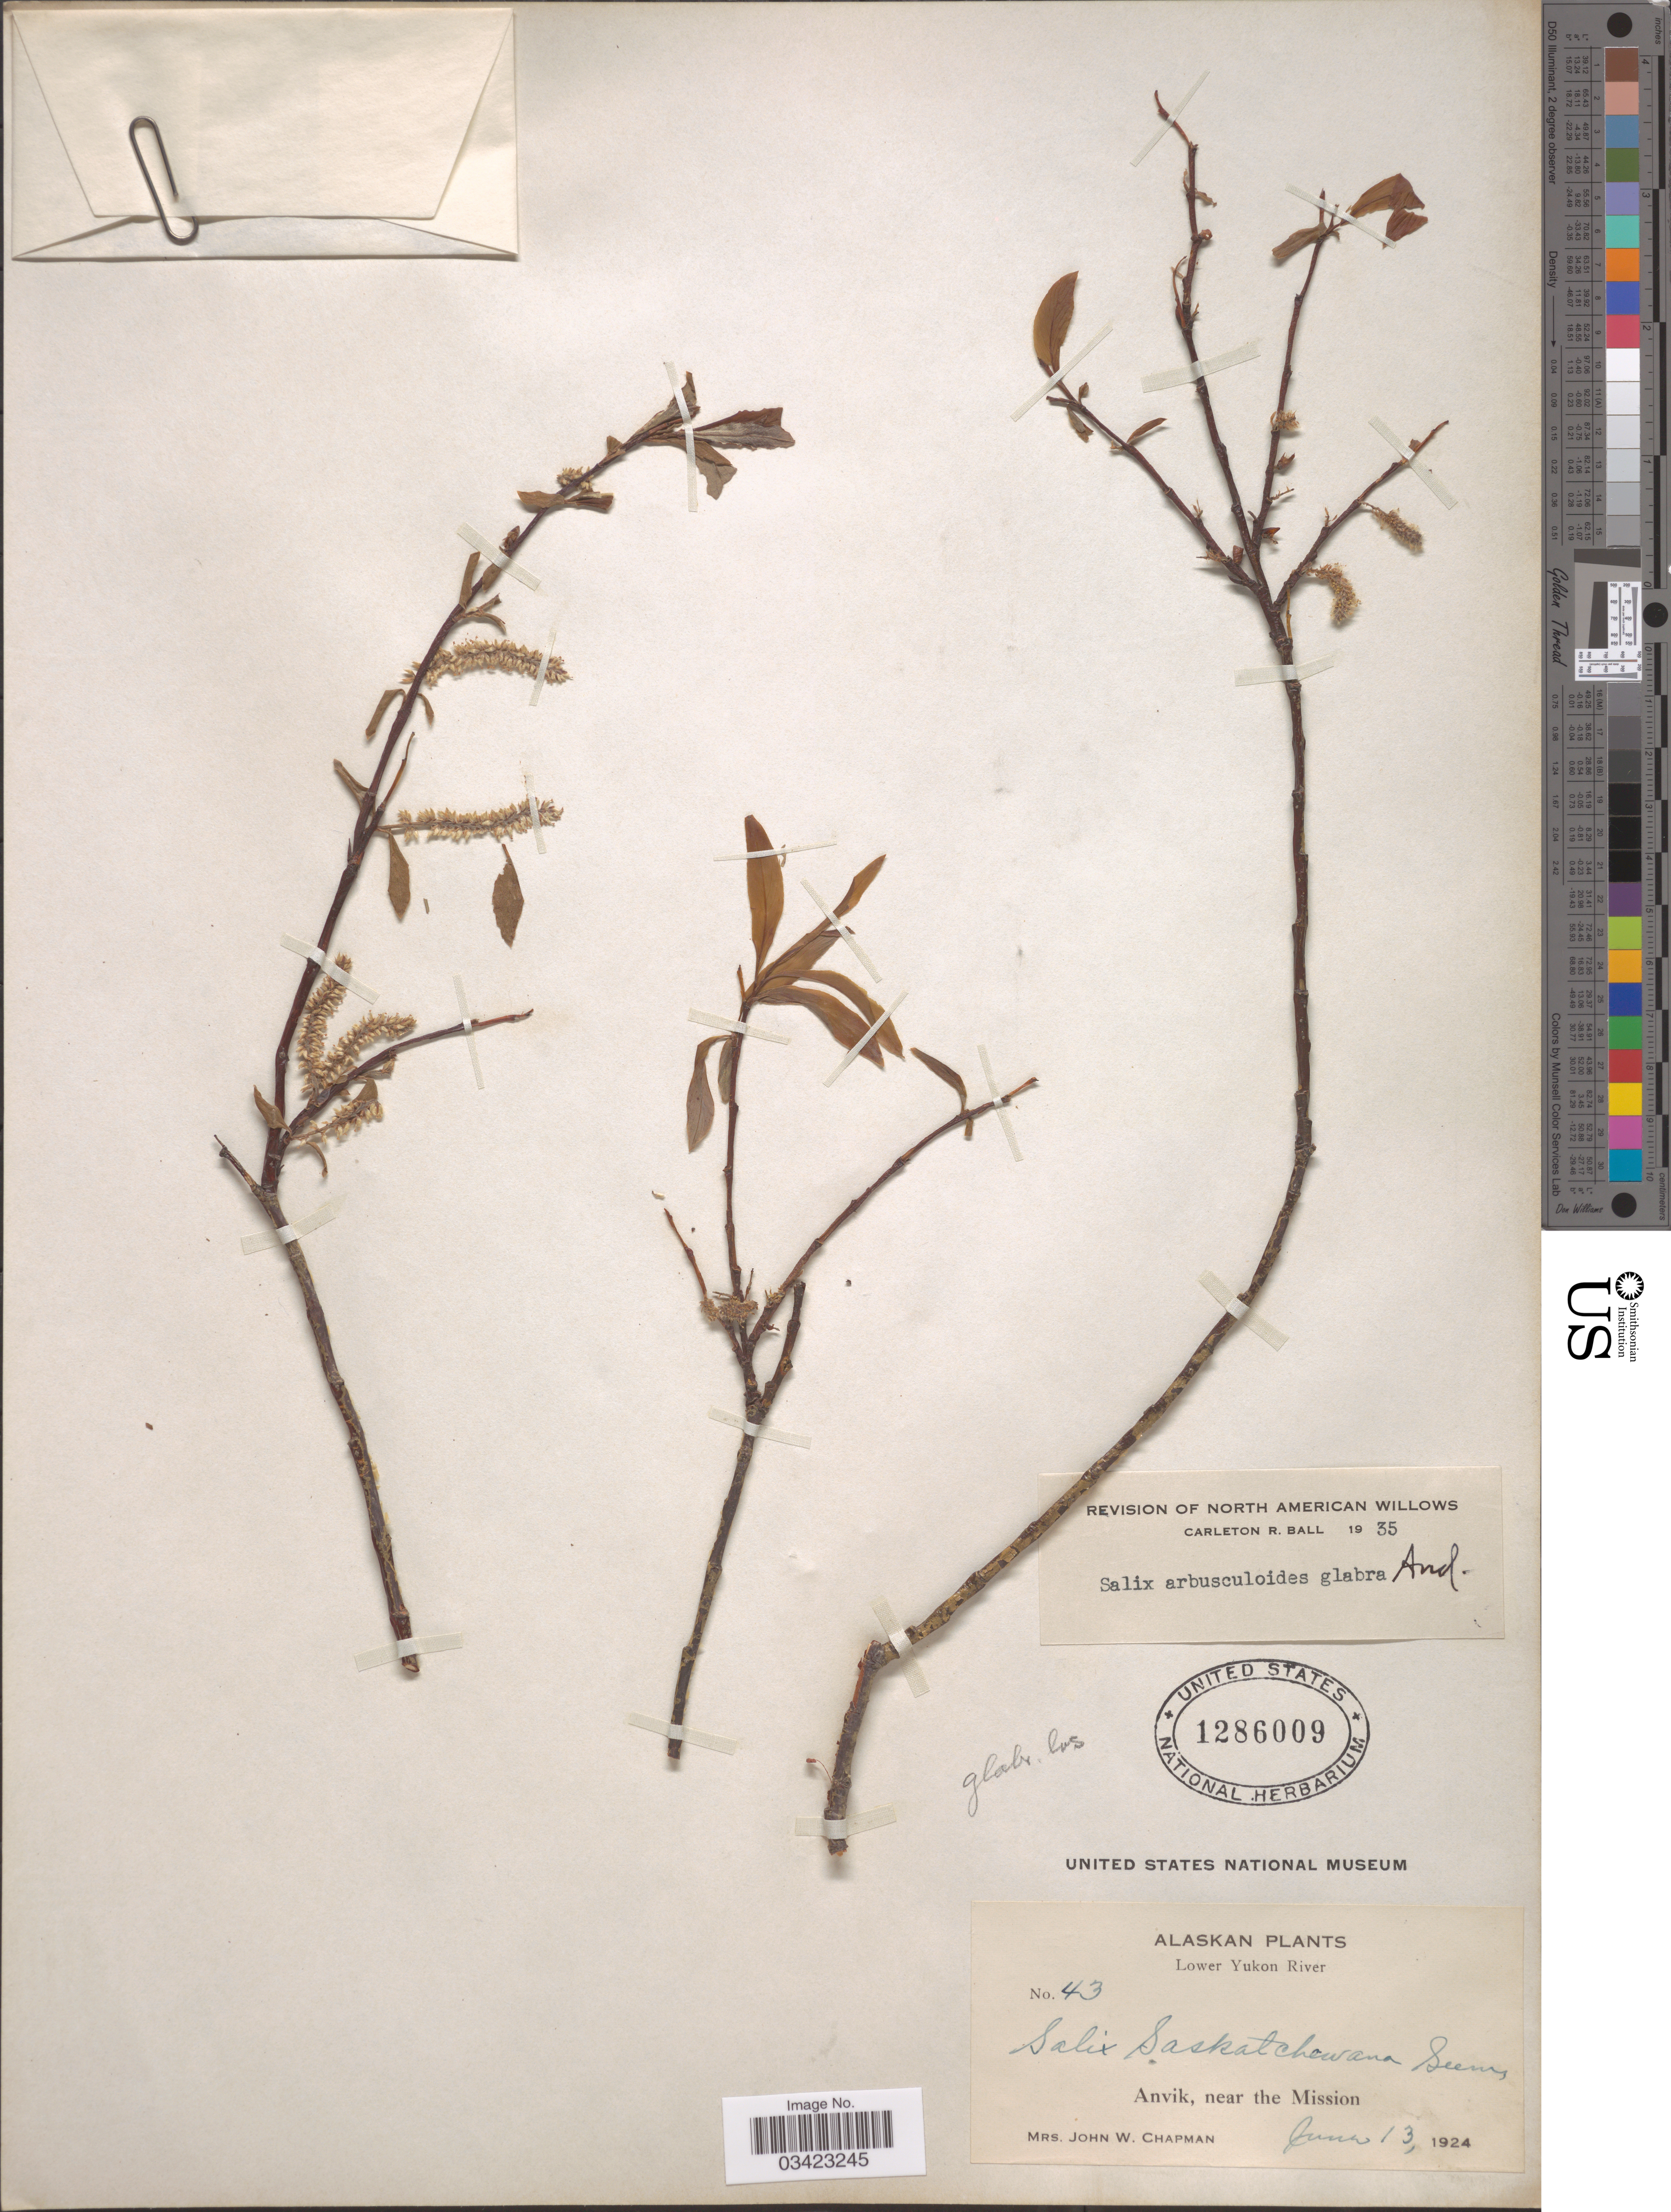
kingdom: Plantae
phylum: Tracheophyta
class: Magnoliopsida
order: Malpighiales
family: Salicaceae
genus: Salix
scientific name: Salix arbusculoides var. glabra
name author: Andersson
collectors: J. Chapman Mrs.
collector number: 43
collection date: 1924-06-13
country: United States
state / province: Alaska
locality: Lower Yukon River. Anvik, near the Mission.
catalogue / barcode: US 1286009